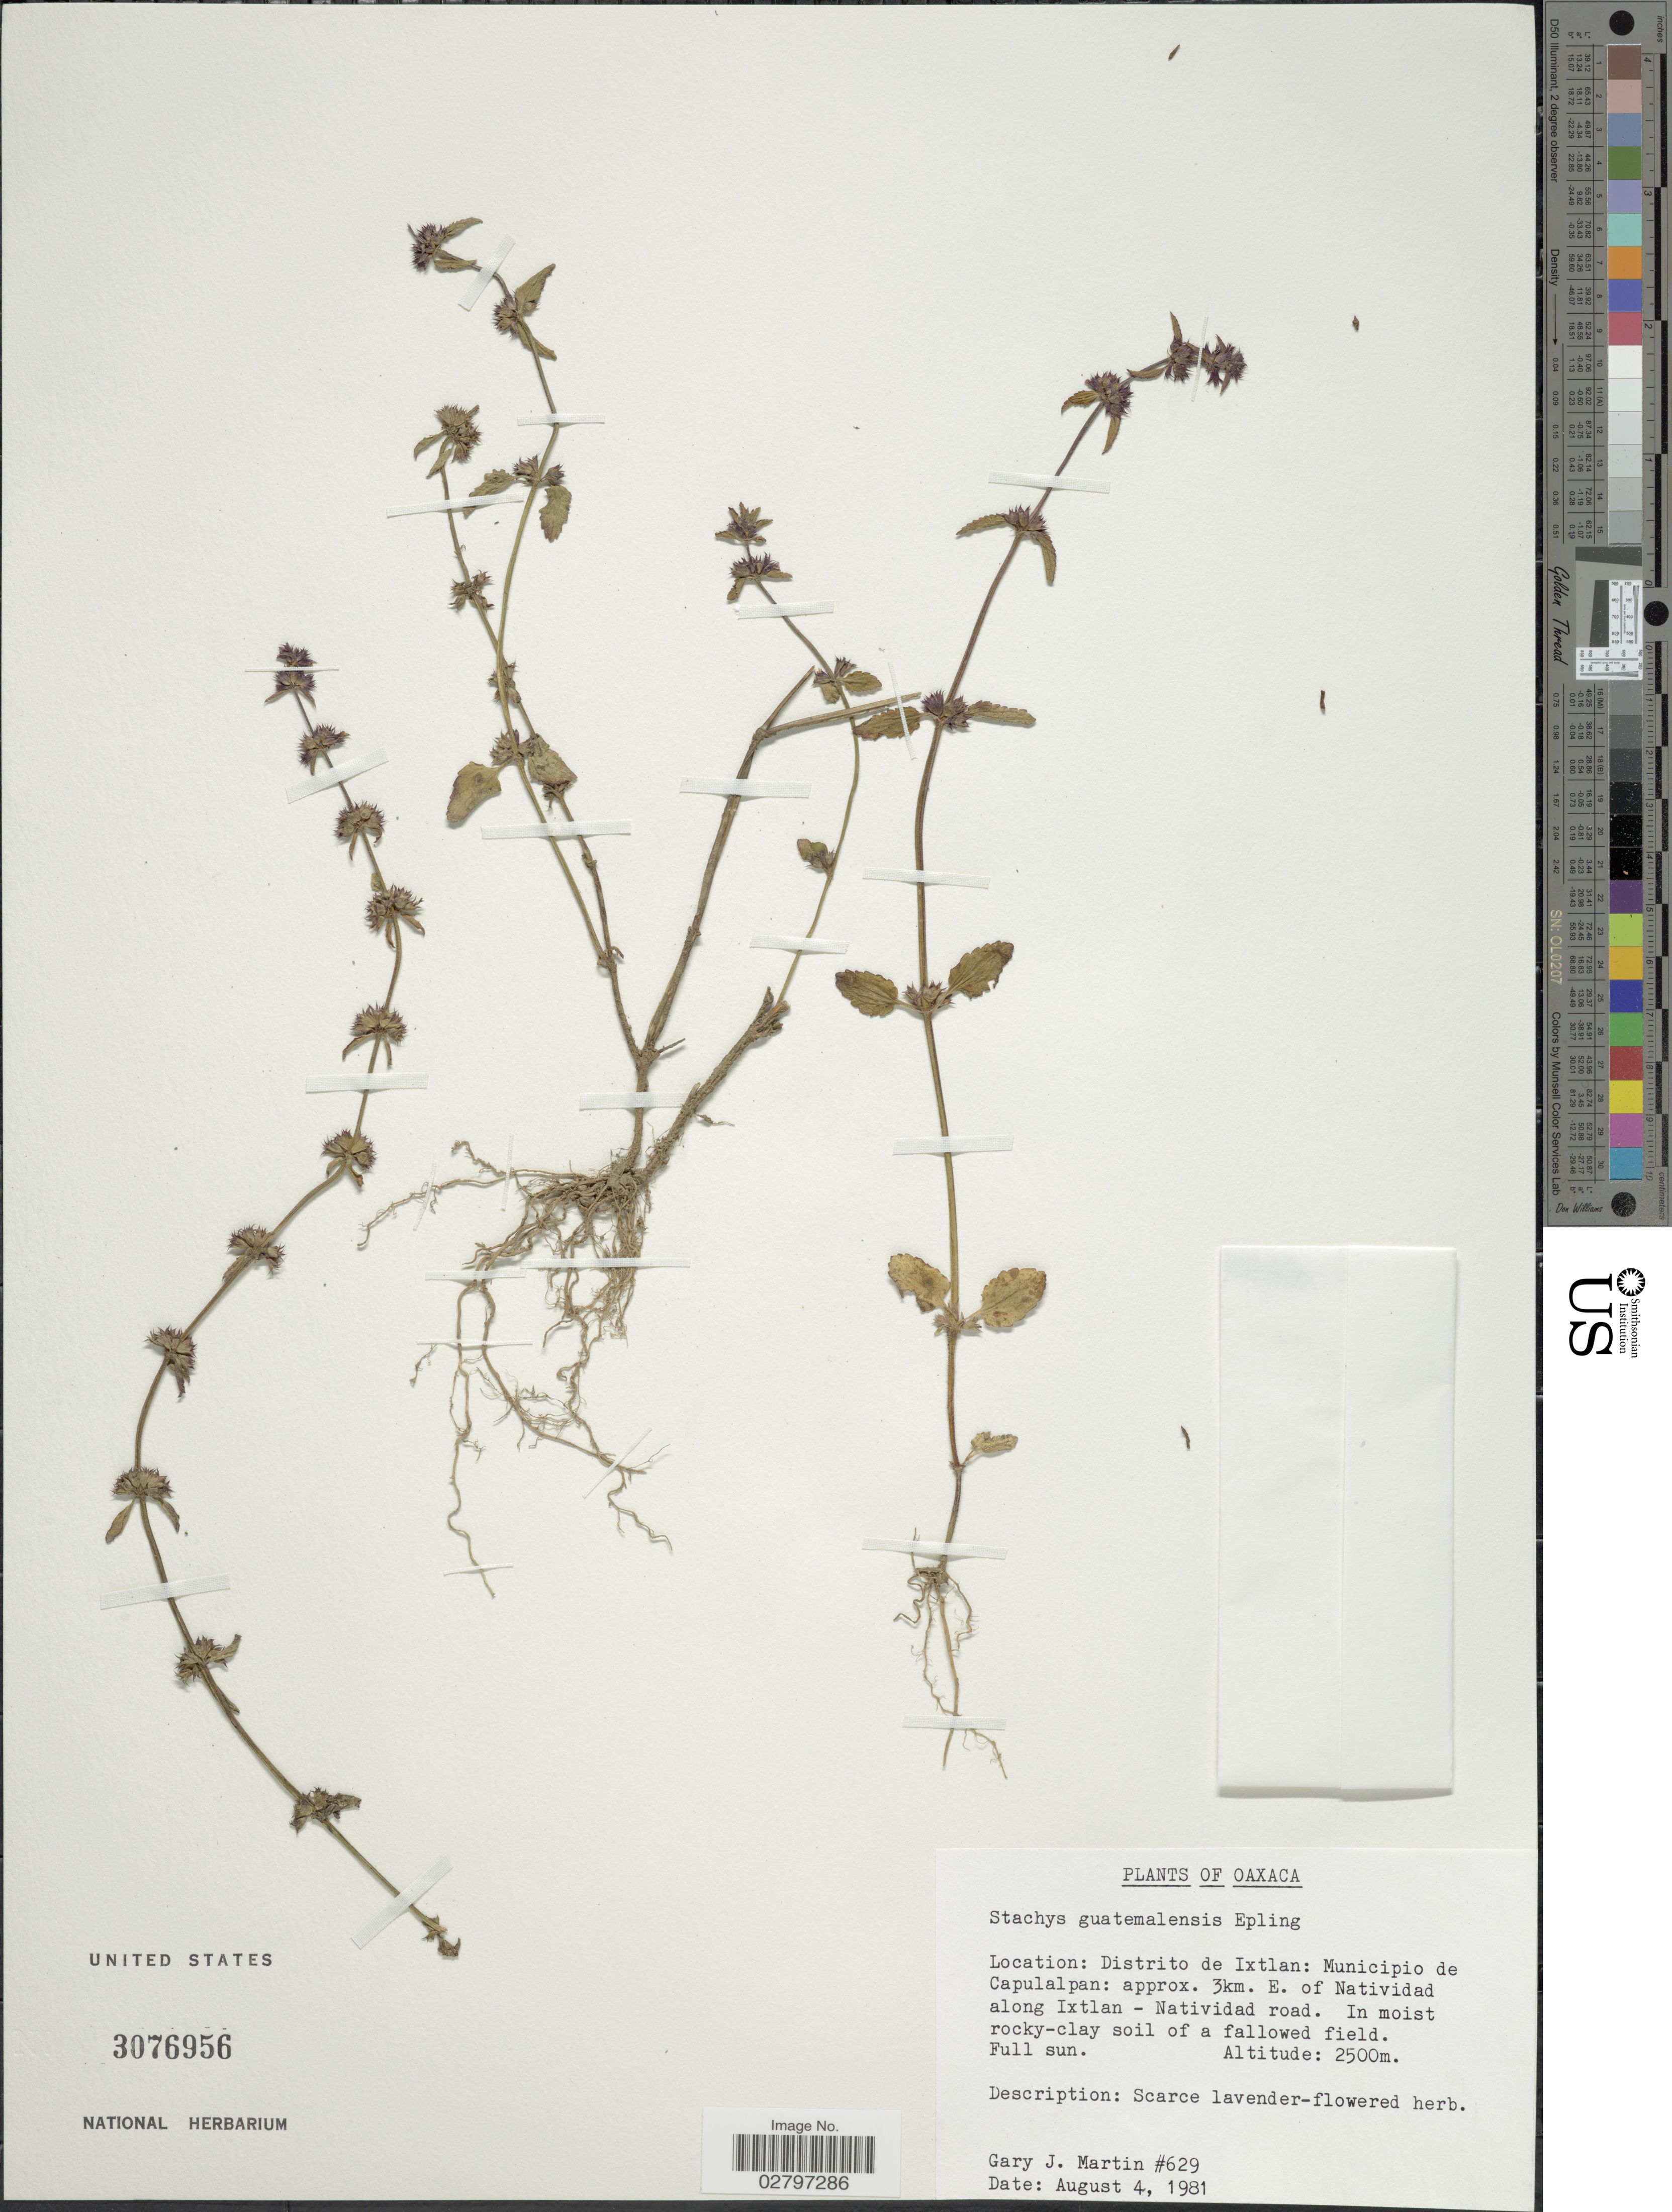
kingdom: Plantae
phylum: Tracheophyta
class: Magnoliopsida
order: Lamiales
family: Lamiaceae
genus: Stachys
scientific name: Stachys guatemalensis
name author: Epling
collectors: G. J. Martin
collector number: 629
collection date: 1981-08-04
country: Mexico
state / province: Oaxaca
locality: Distrito de Ixtlan: Municipio de Capulalpan: approx. 3km. E. of Natividad along Ixtlan - Natividad road.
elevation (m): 2500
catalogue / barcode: US 3076956